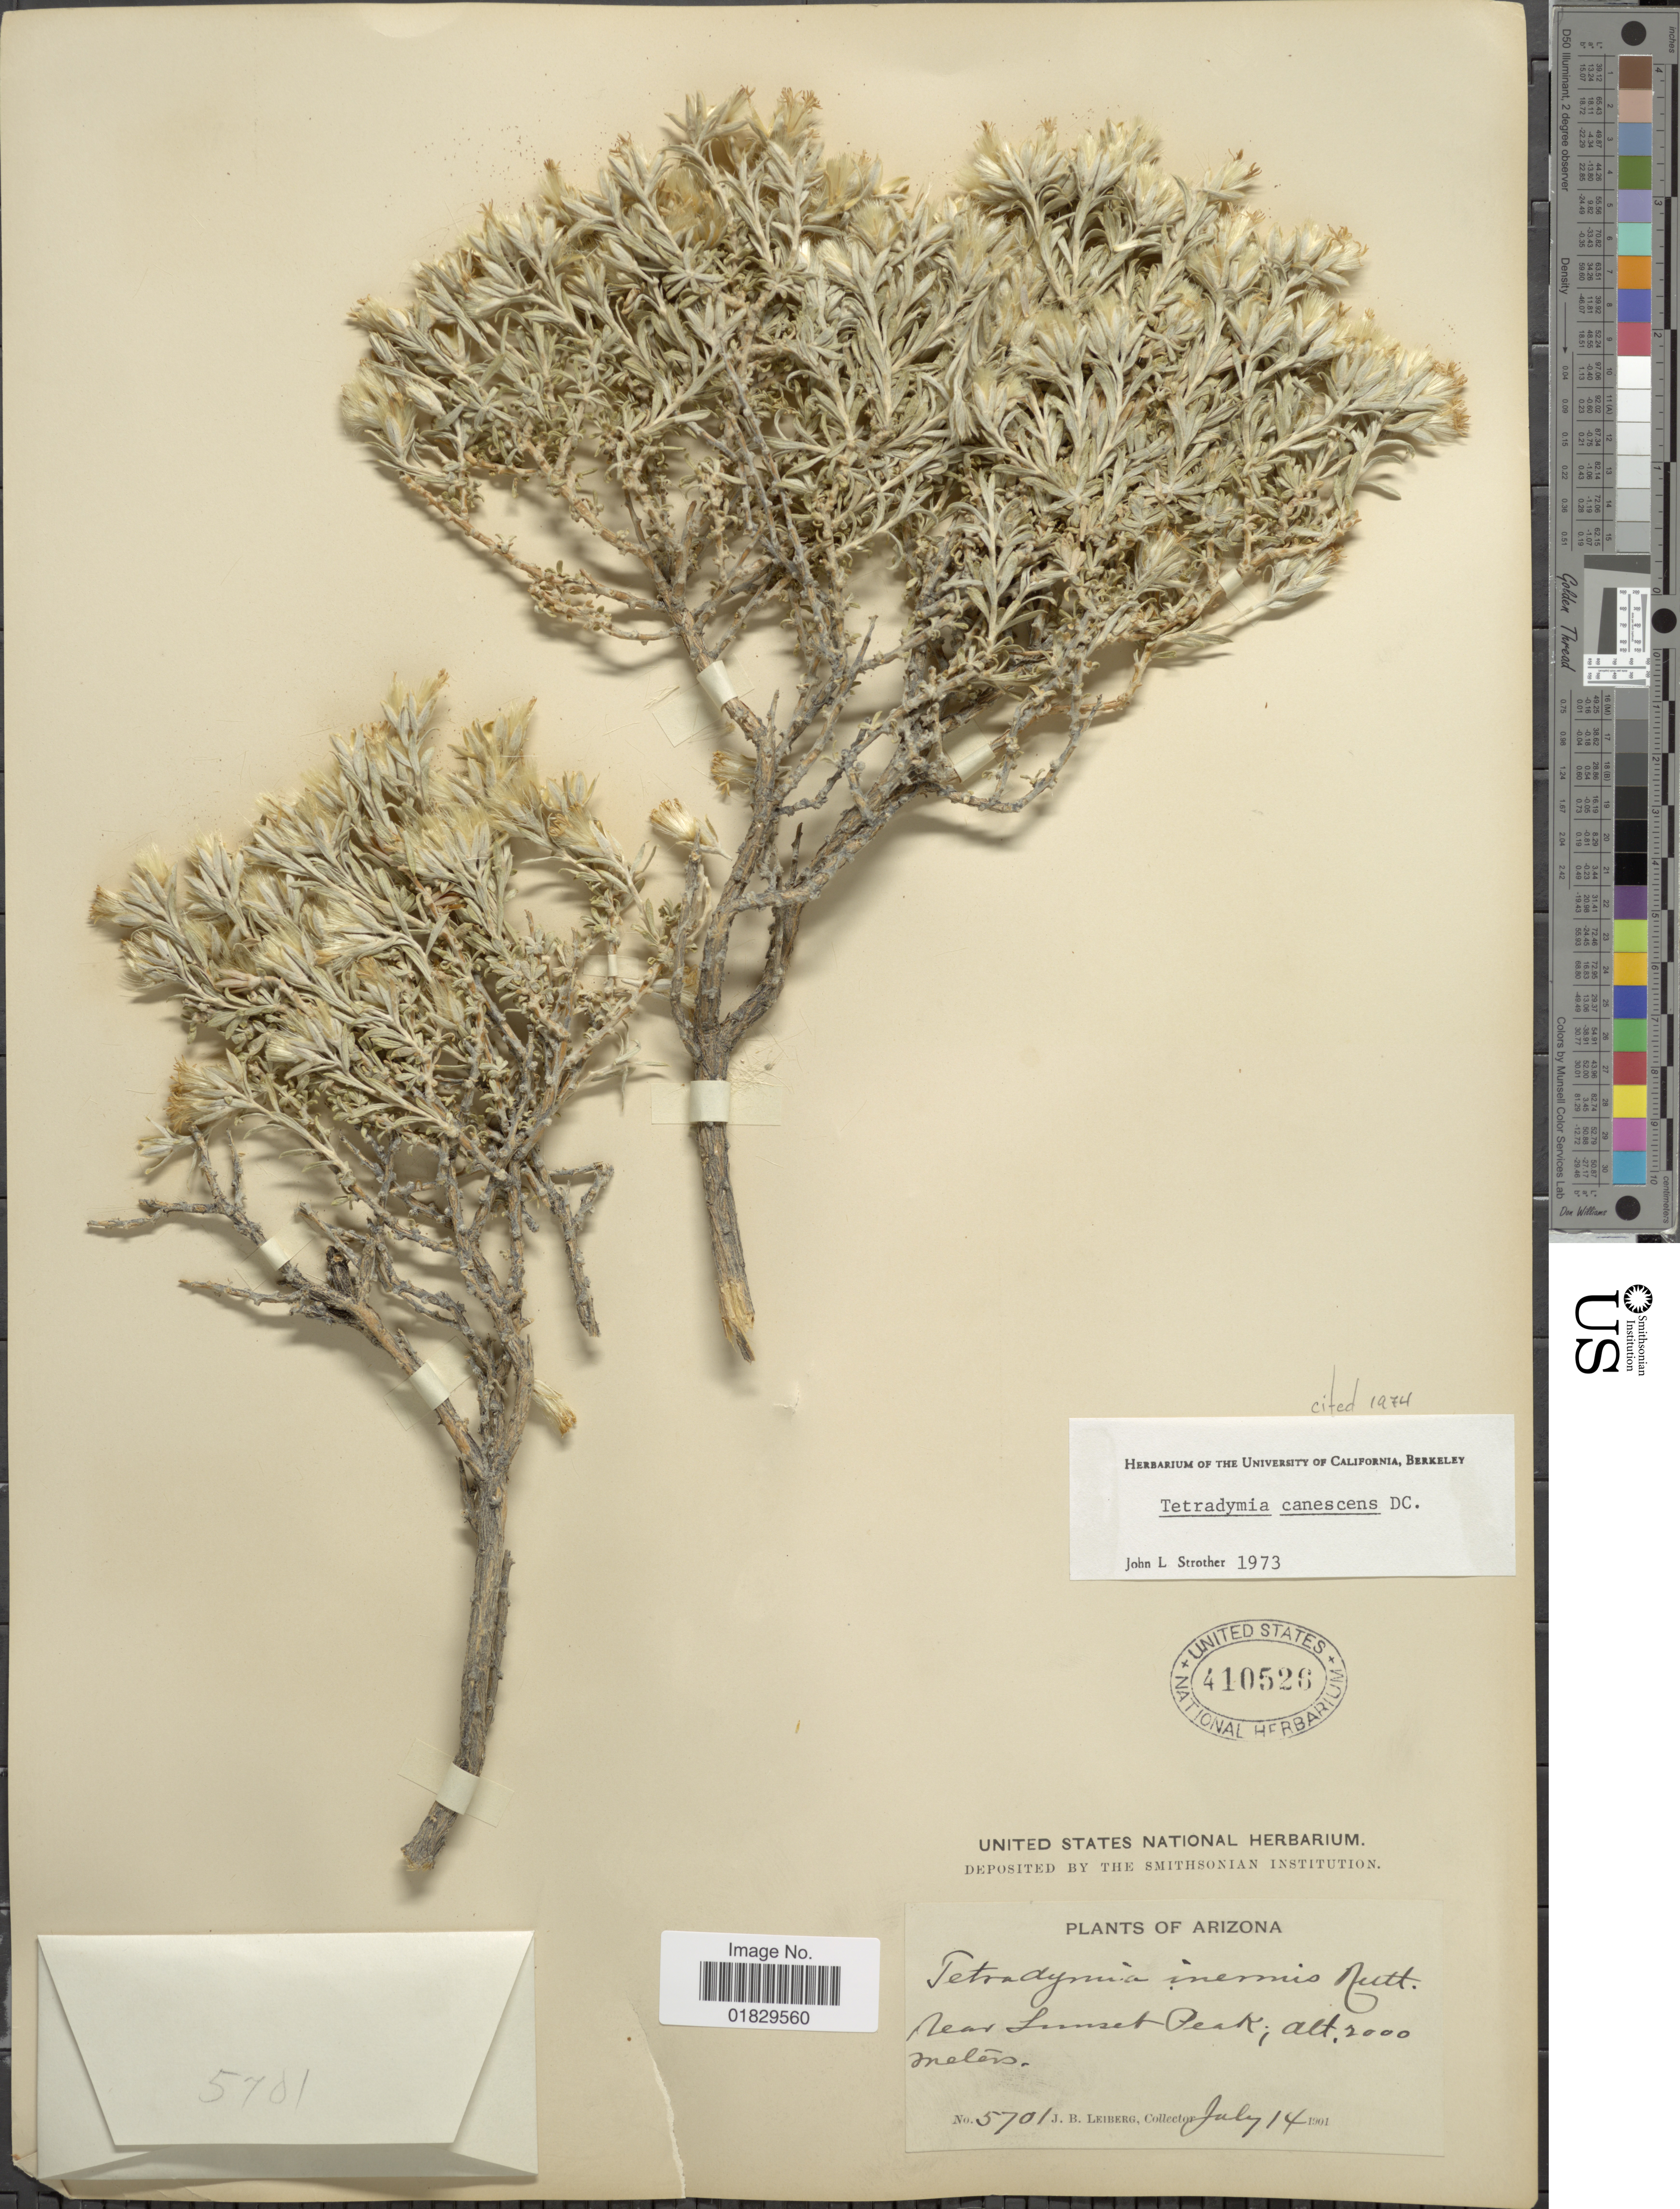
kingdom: Plantae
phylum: Tracheophyta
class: Magnoliopsida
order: Asterales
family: Asteraceae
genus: Tetradymia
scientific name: Tetradymia canescens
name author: DC.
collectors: J. B. Leiberg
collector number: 5701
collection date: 1901-07-14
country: United States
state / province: Arizona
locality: Near Sunset Peak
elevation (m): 2000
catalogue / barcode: US 410526